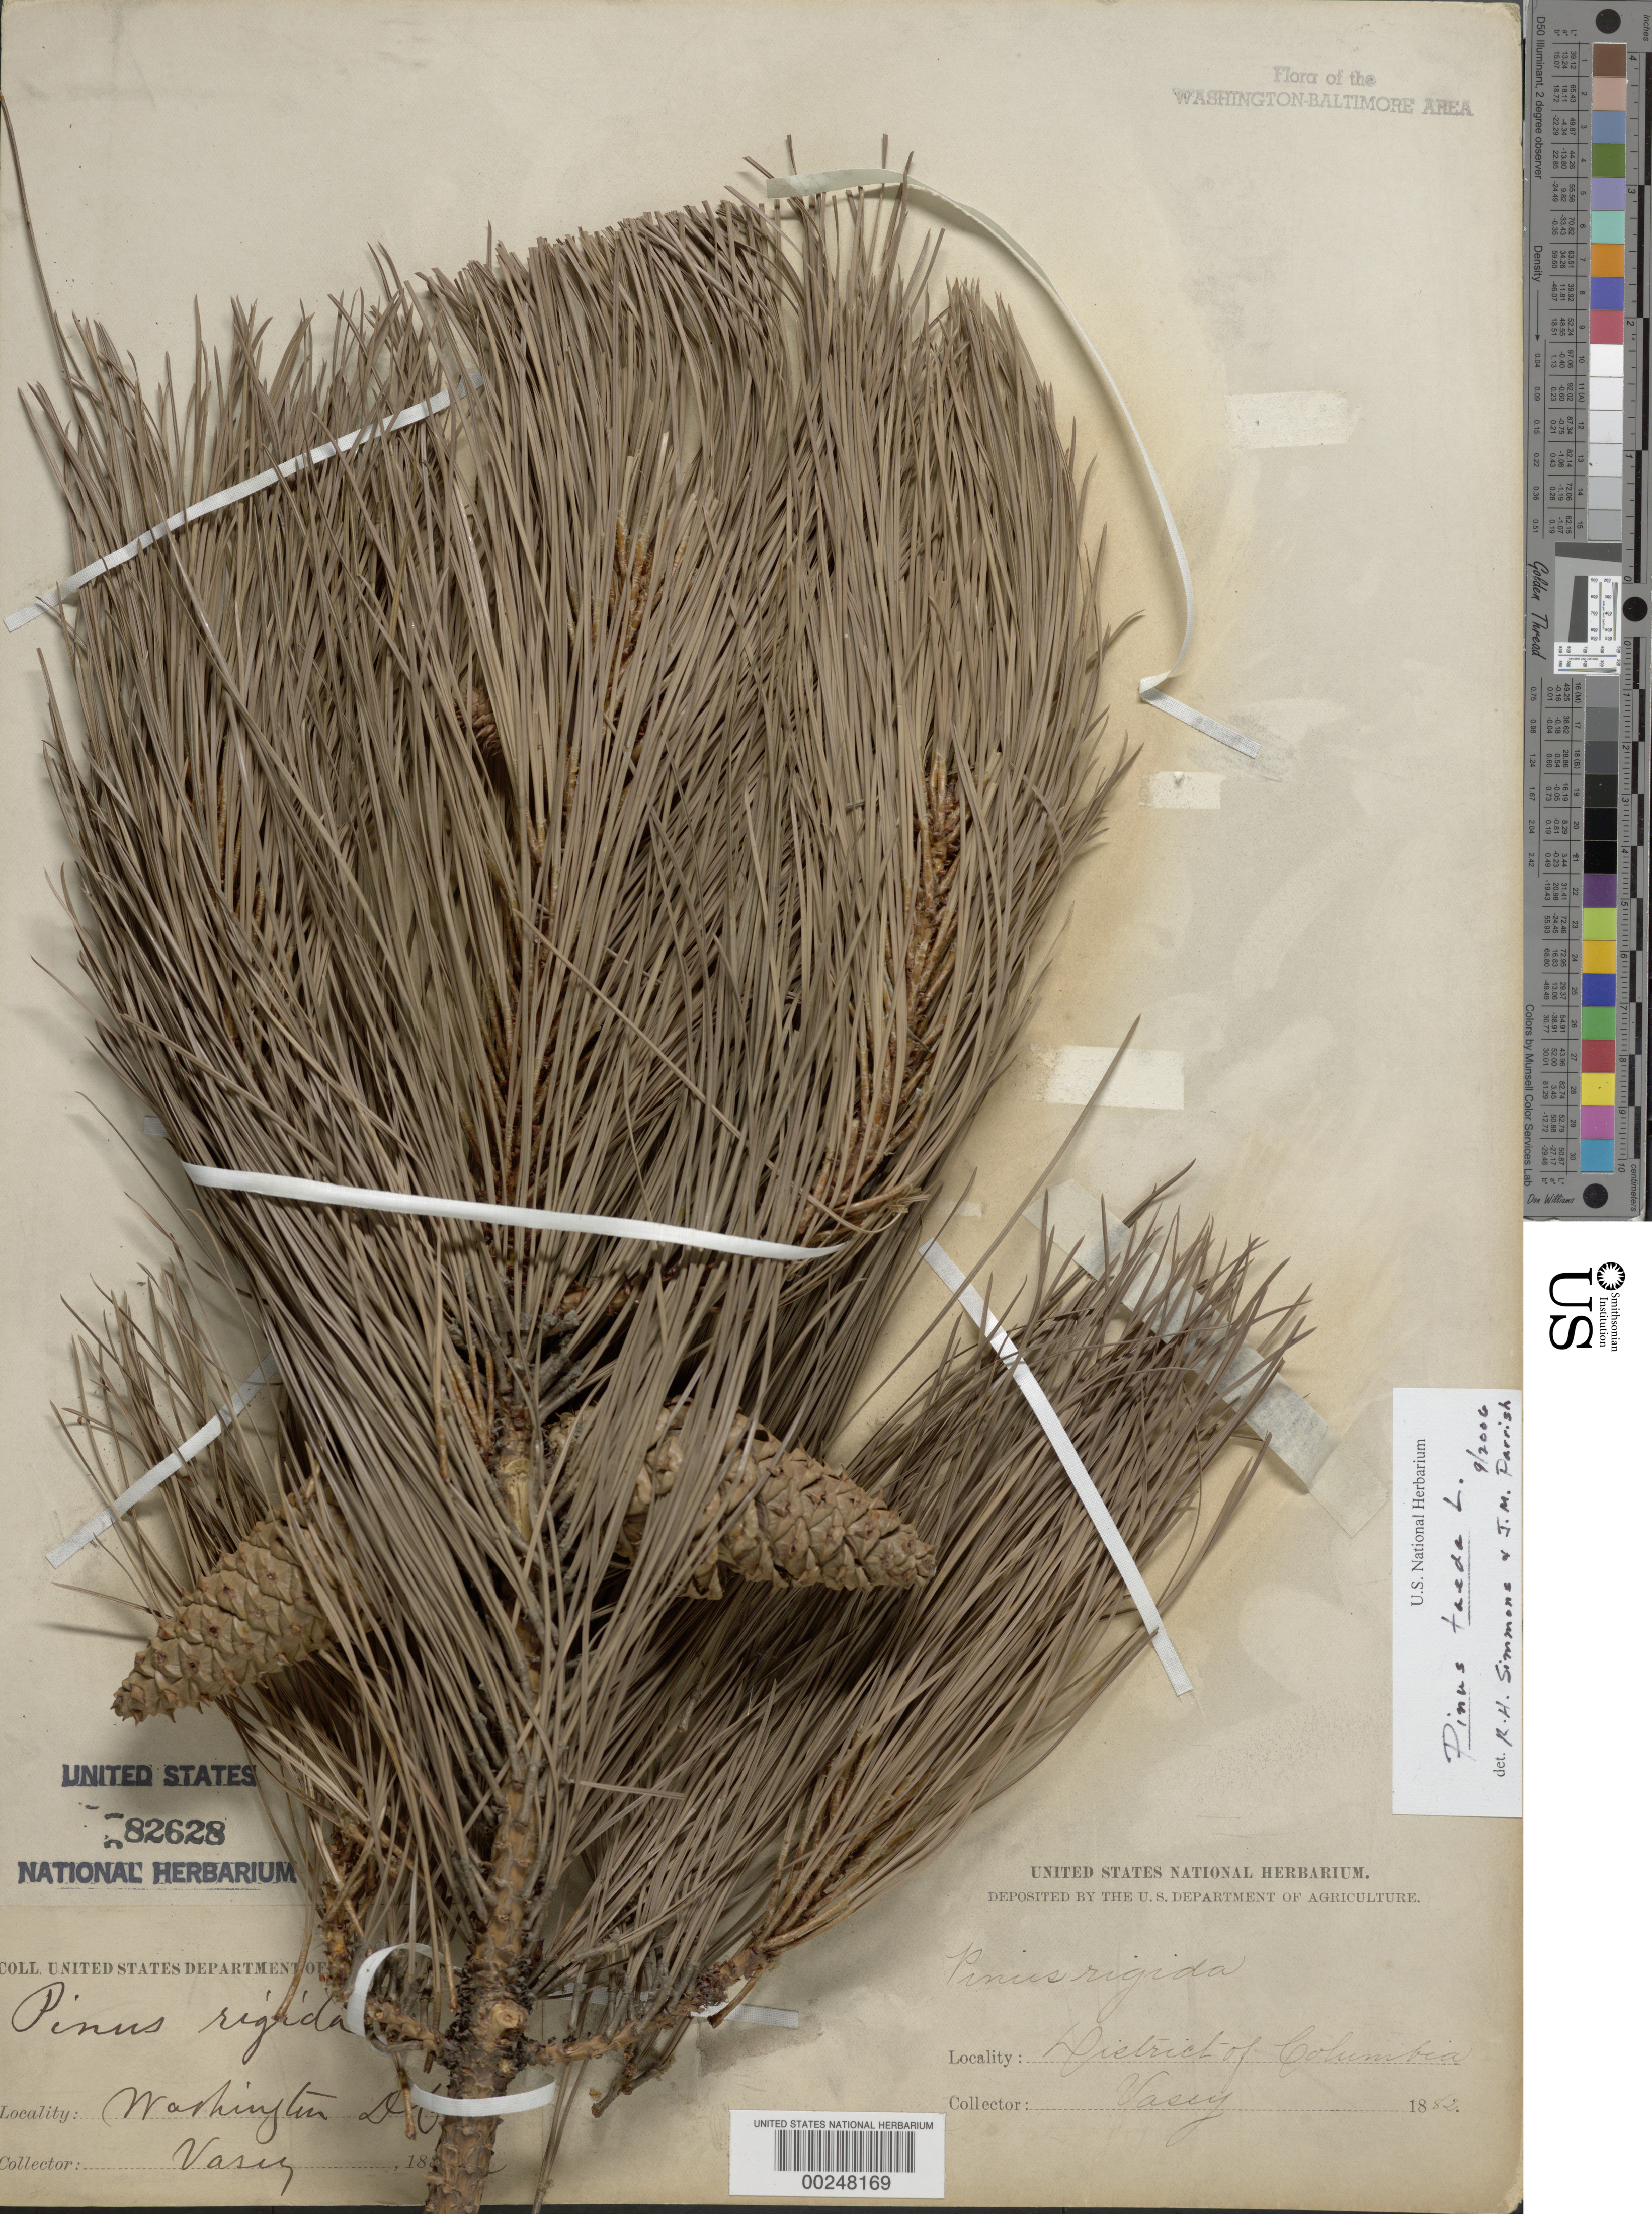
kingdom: Plantae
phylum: Tracheophyta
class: Pinopsida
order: Pinales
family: Pinaceae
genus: Pinus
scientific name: Pinus taeda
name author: L.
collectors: G. Vasey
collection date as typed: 1882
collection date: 1882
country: United States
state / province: District of Columbia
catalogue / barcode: US 82628